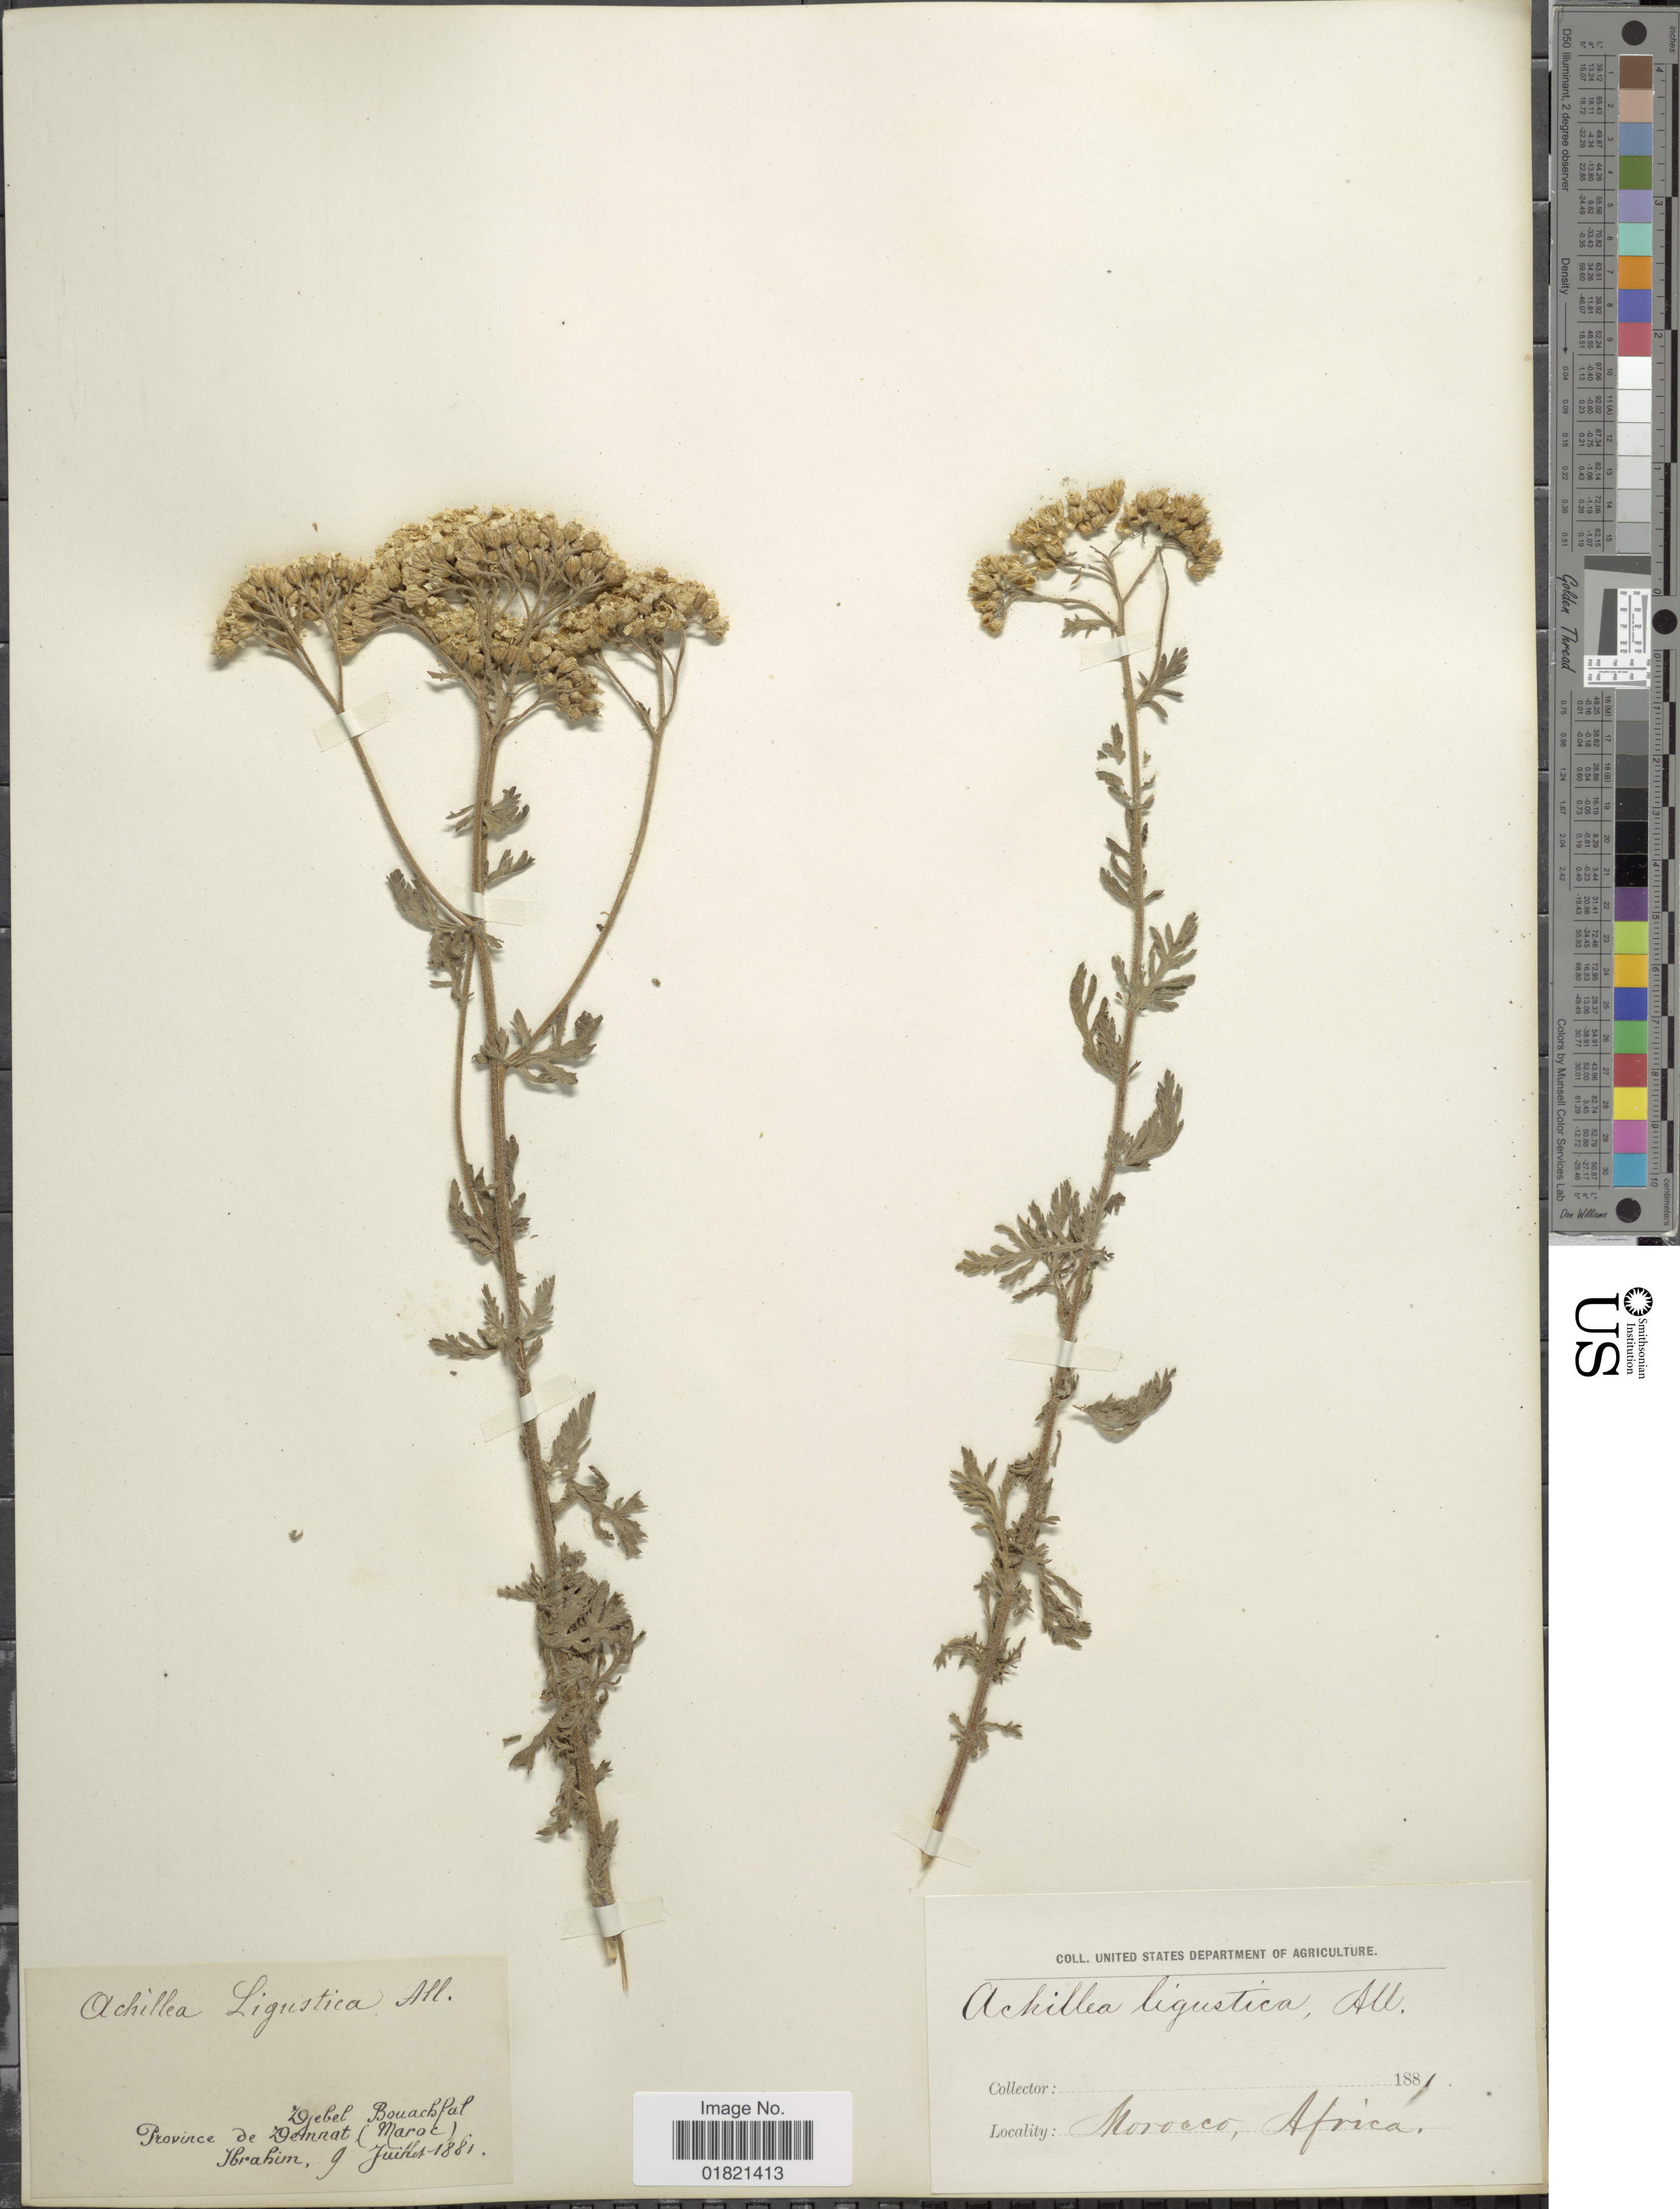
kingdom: Plantae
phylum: Tracheophyta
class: Magnoliopsida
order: Asterales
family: Asteraceae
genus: Achillea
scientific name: Achillea ligustica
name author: All.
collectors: -. Ibrahim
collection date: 1881-06-09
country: Morocco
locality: Djebel Bonachfol, Provincia de Demnat (Moroc)